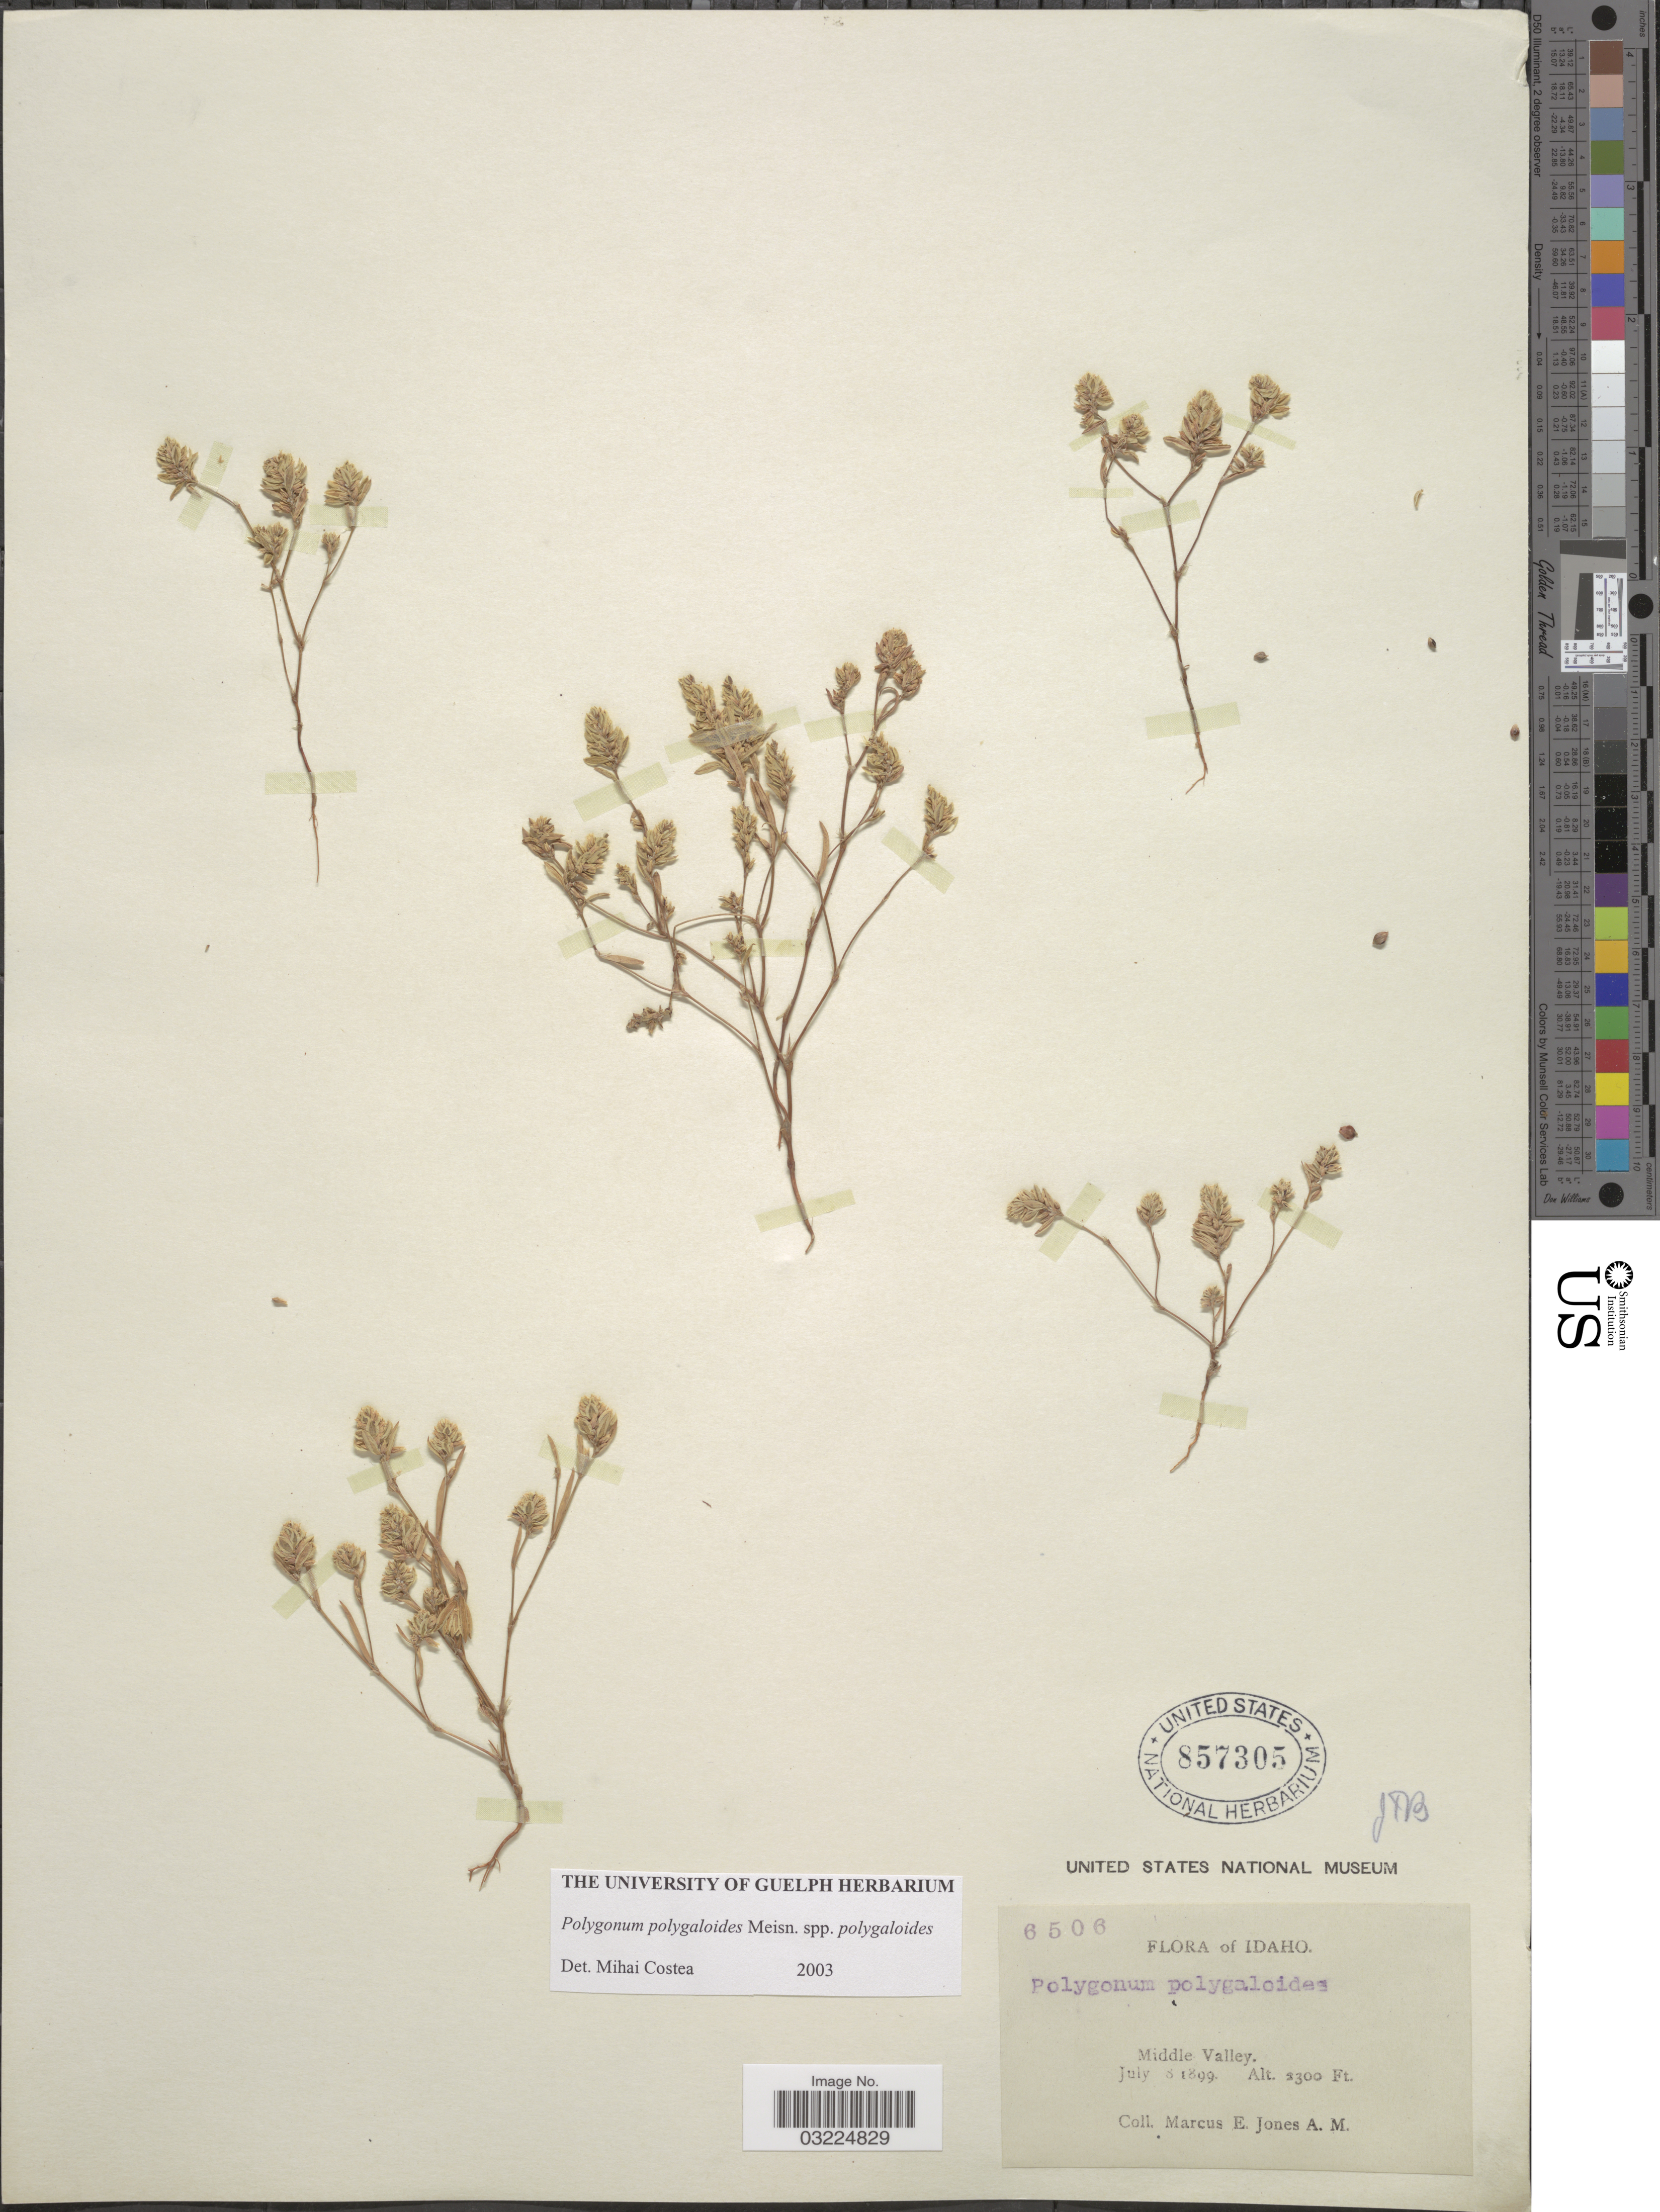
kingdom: Plantae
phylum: Tracheophyta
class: Magnoliopsida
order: Caryophyllales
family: Polygonaceae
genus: Polygonum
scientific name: Polygonum polygaloides subsp. polygaloides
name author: Meisn.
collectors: M. E. Jones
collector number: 6506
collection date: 1899-07-08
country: United States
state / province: Idaho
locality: Middle Valley.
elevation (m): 701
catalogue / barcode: US 857305